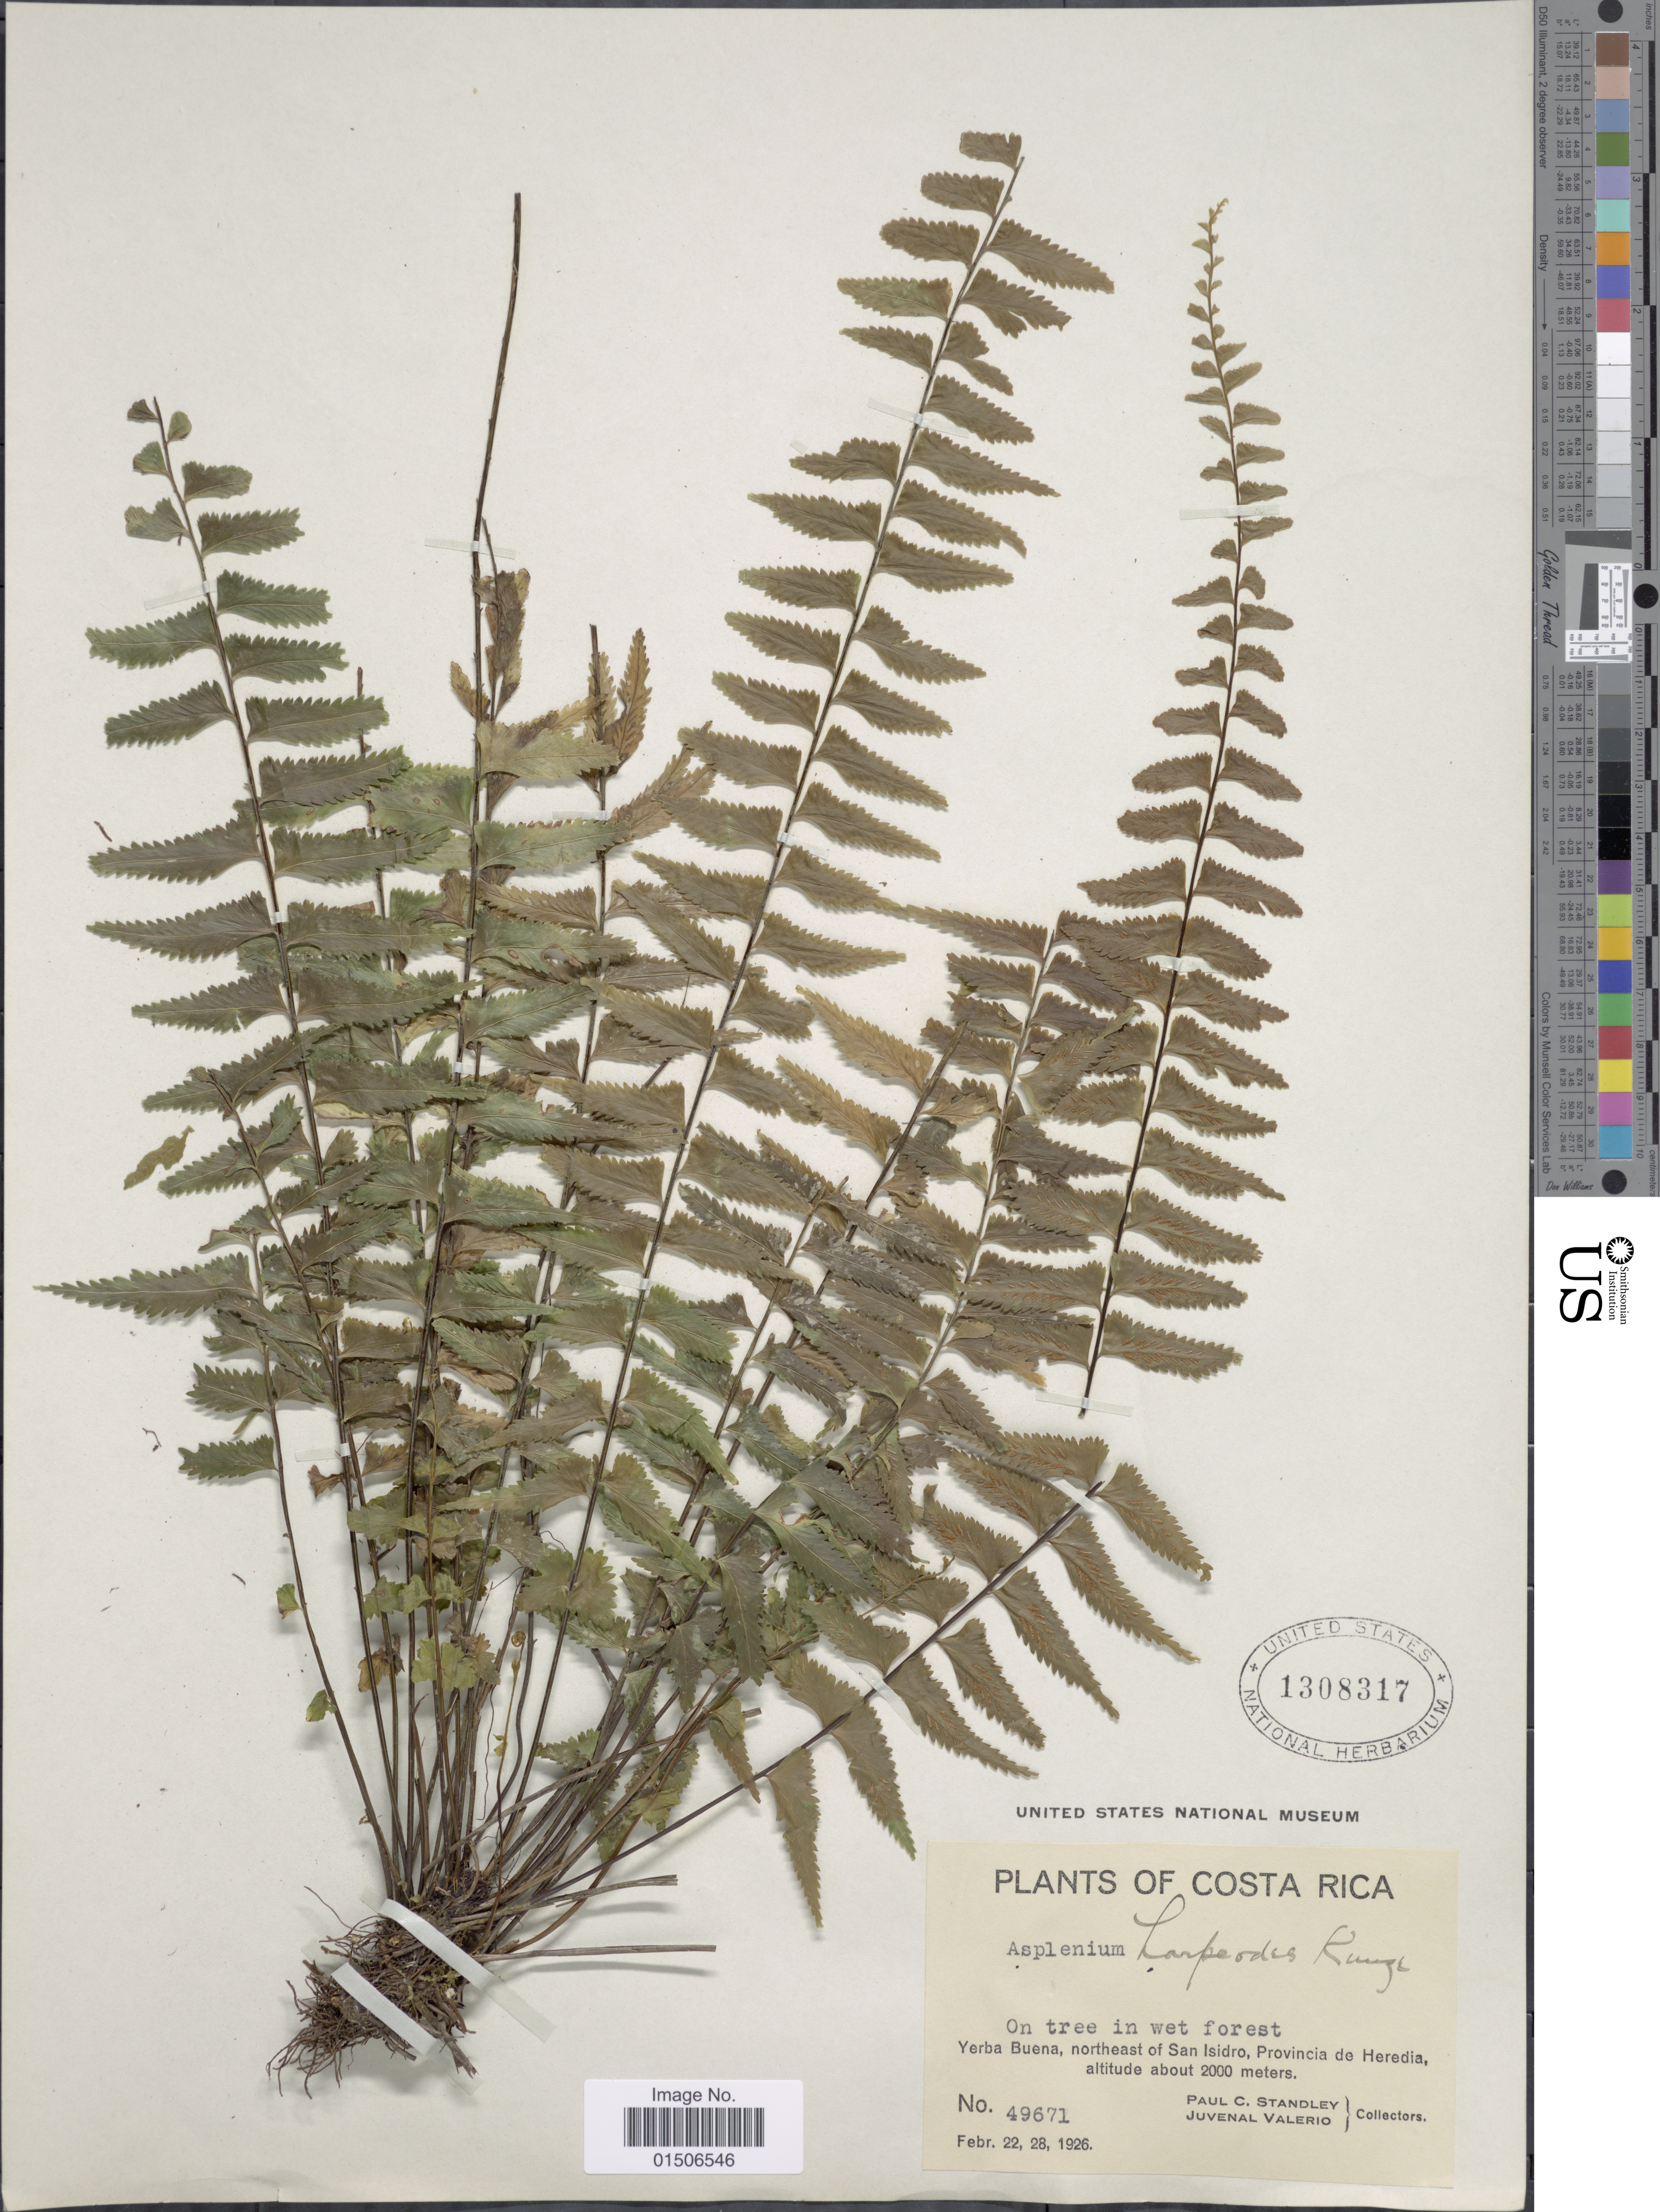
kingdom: Plantae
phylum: Tracheophyta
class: Polypodiopsida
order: Polypodiales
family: Aspleniaceae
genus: Asplenium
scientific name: Asplenium harpeodes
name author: Kunze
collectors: P. C. Standley & J. Valerio R.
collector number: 49671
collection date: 1926-02-22/1926-02-28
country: Costa Rica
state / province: Heredia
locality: On tree in wet forest, Yerba Buena, northeast of San Isidro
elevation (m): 2000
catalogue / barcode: US 1308317